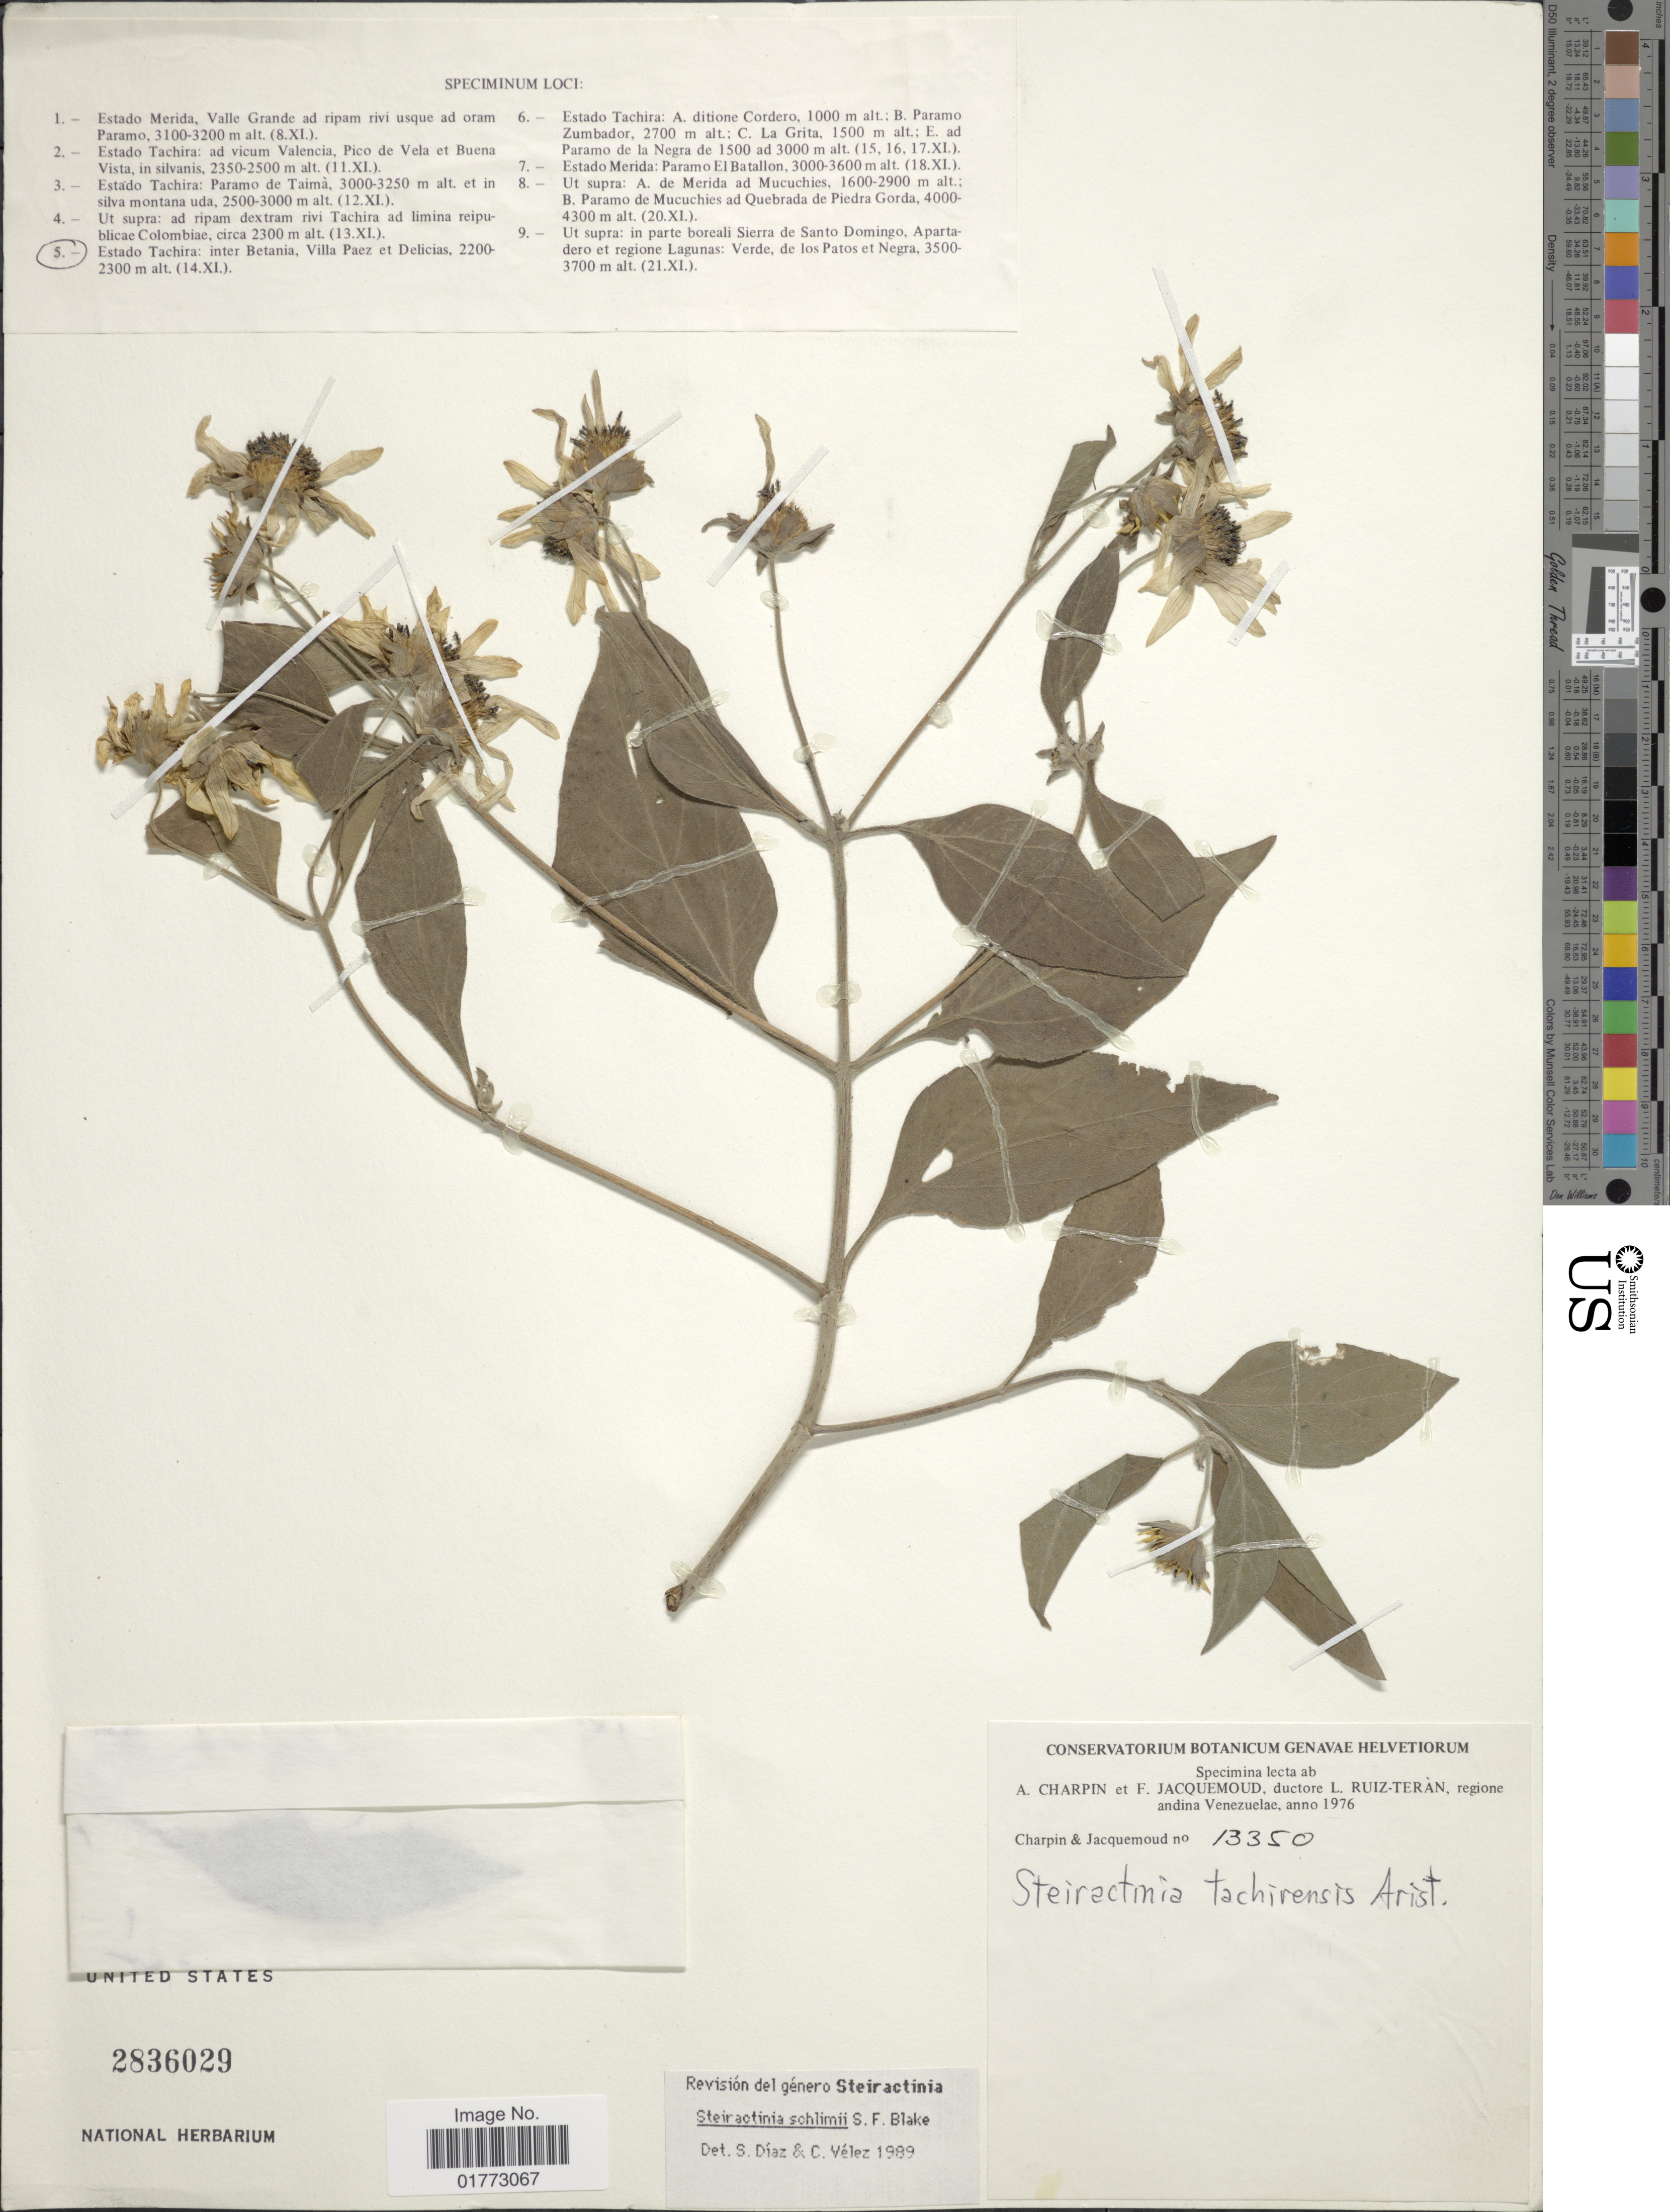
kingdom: Plantae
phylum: Tracheophyta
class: Magnoliopsida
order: Asterales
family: Asteraceae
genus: Steiractinia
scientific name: Steiractinia schlimii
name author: S.F. Blake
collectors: A. Charpin, F. Jacquemoud & L. E. Ruíz-Terán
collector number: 13350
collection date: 1976-11-14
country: Venezuela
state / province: Tachira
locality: Inter Betania, Villa Paez et Delicias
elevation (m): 2200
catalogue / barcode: US 2836029